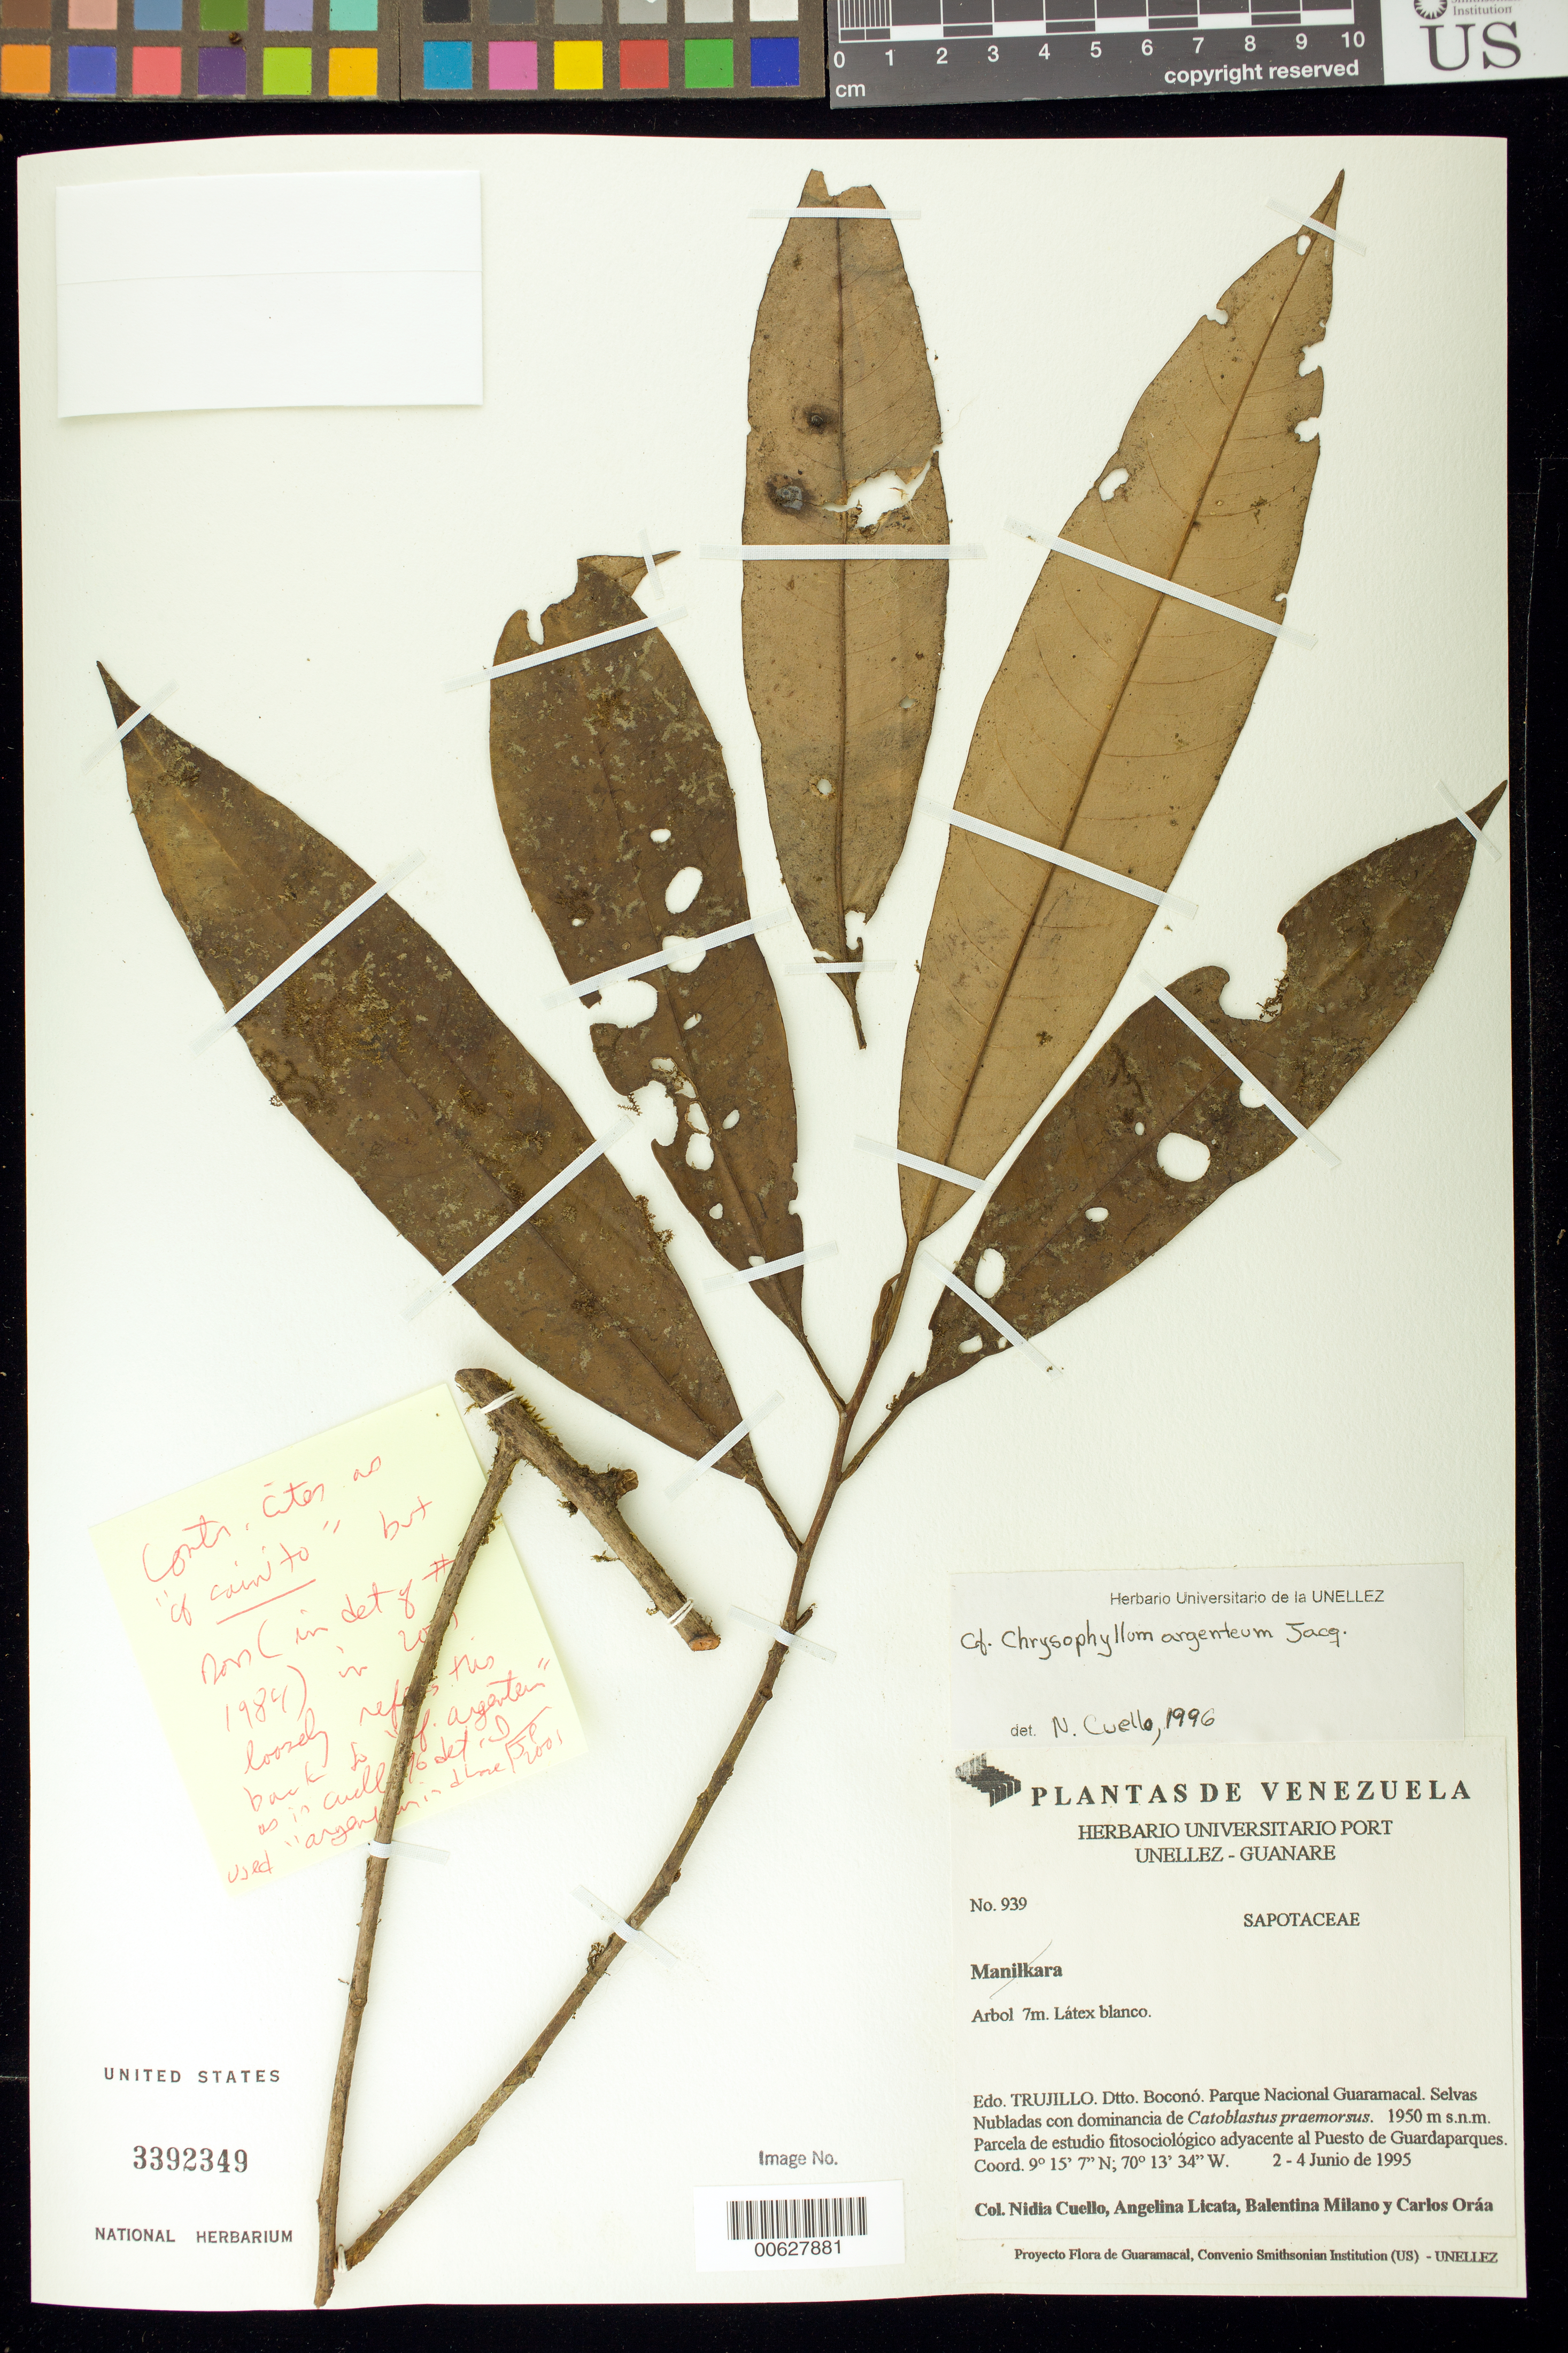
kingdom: Plantae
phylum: Tracheophyta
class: Magnoliopsida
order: Ericales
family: Sapotaceae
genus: Chrysophyllum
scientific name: Chrysophyllum argenteum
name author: Jacq.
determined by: Cuello, Nidia L.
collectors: N. L. Cuello, A. Licata, B. Milano & C. Oráa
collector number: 939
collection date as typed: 02 Jun 1995 to 04 Jun 1995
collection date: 1995-06-02/1995-06-04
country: Venezuela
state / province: Trujillo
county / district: Boconó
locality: Parque Nacional Guaramacal, adyacente al puesto de guardaparques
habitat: Selvas Nubladas con dominancia de Catoblastus praemorsus.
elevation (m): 1950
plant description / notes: MO, PORT, US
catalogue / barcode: US 3392349